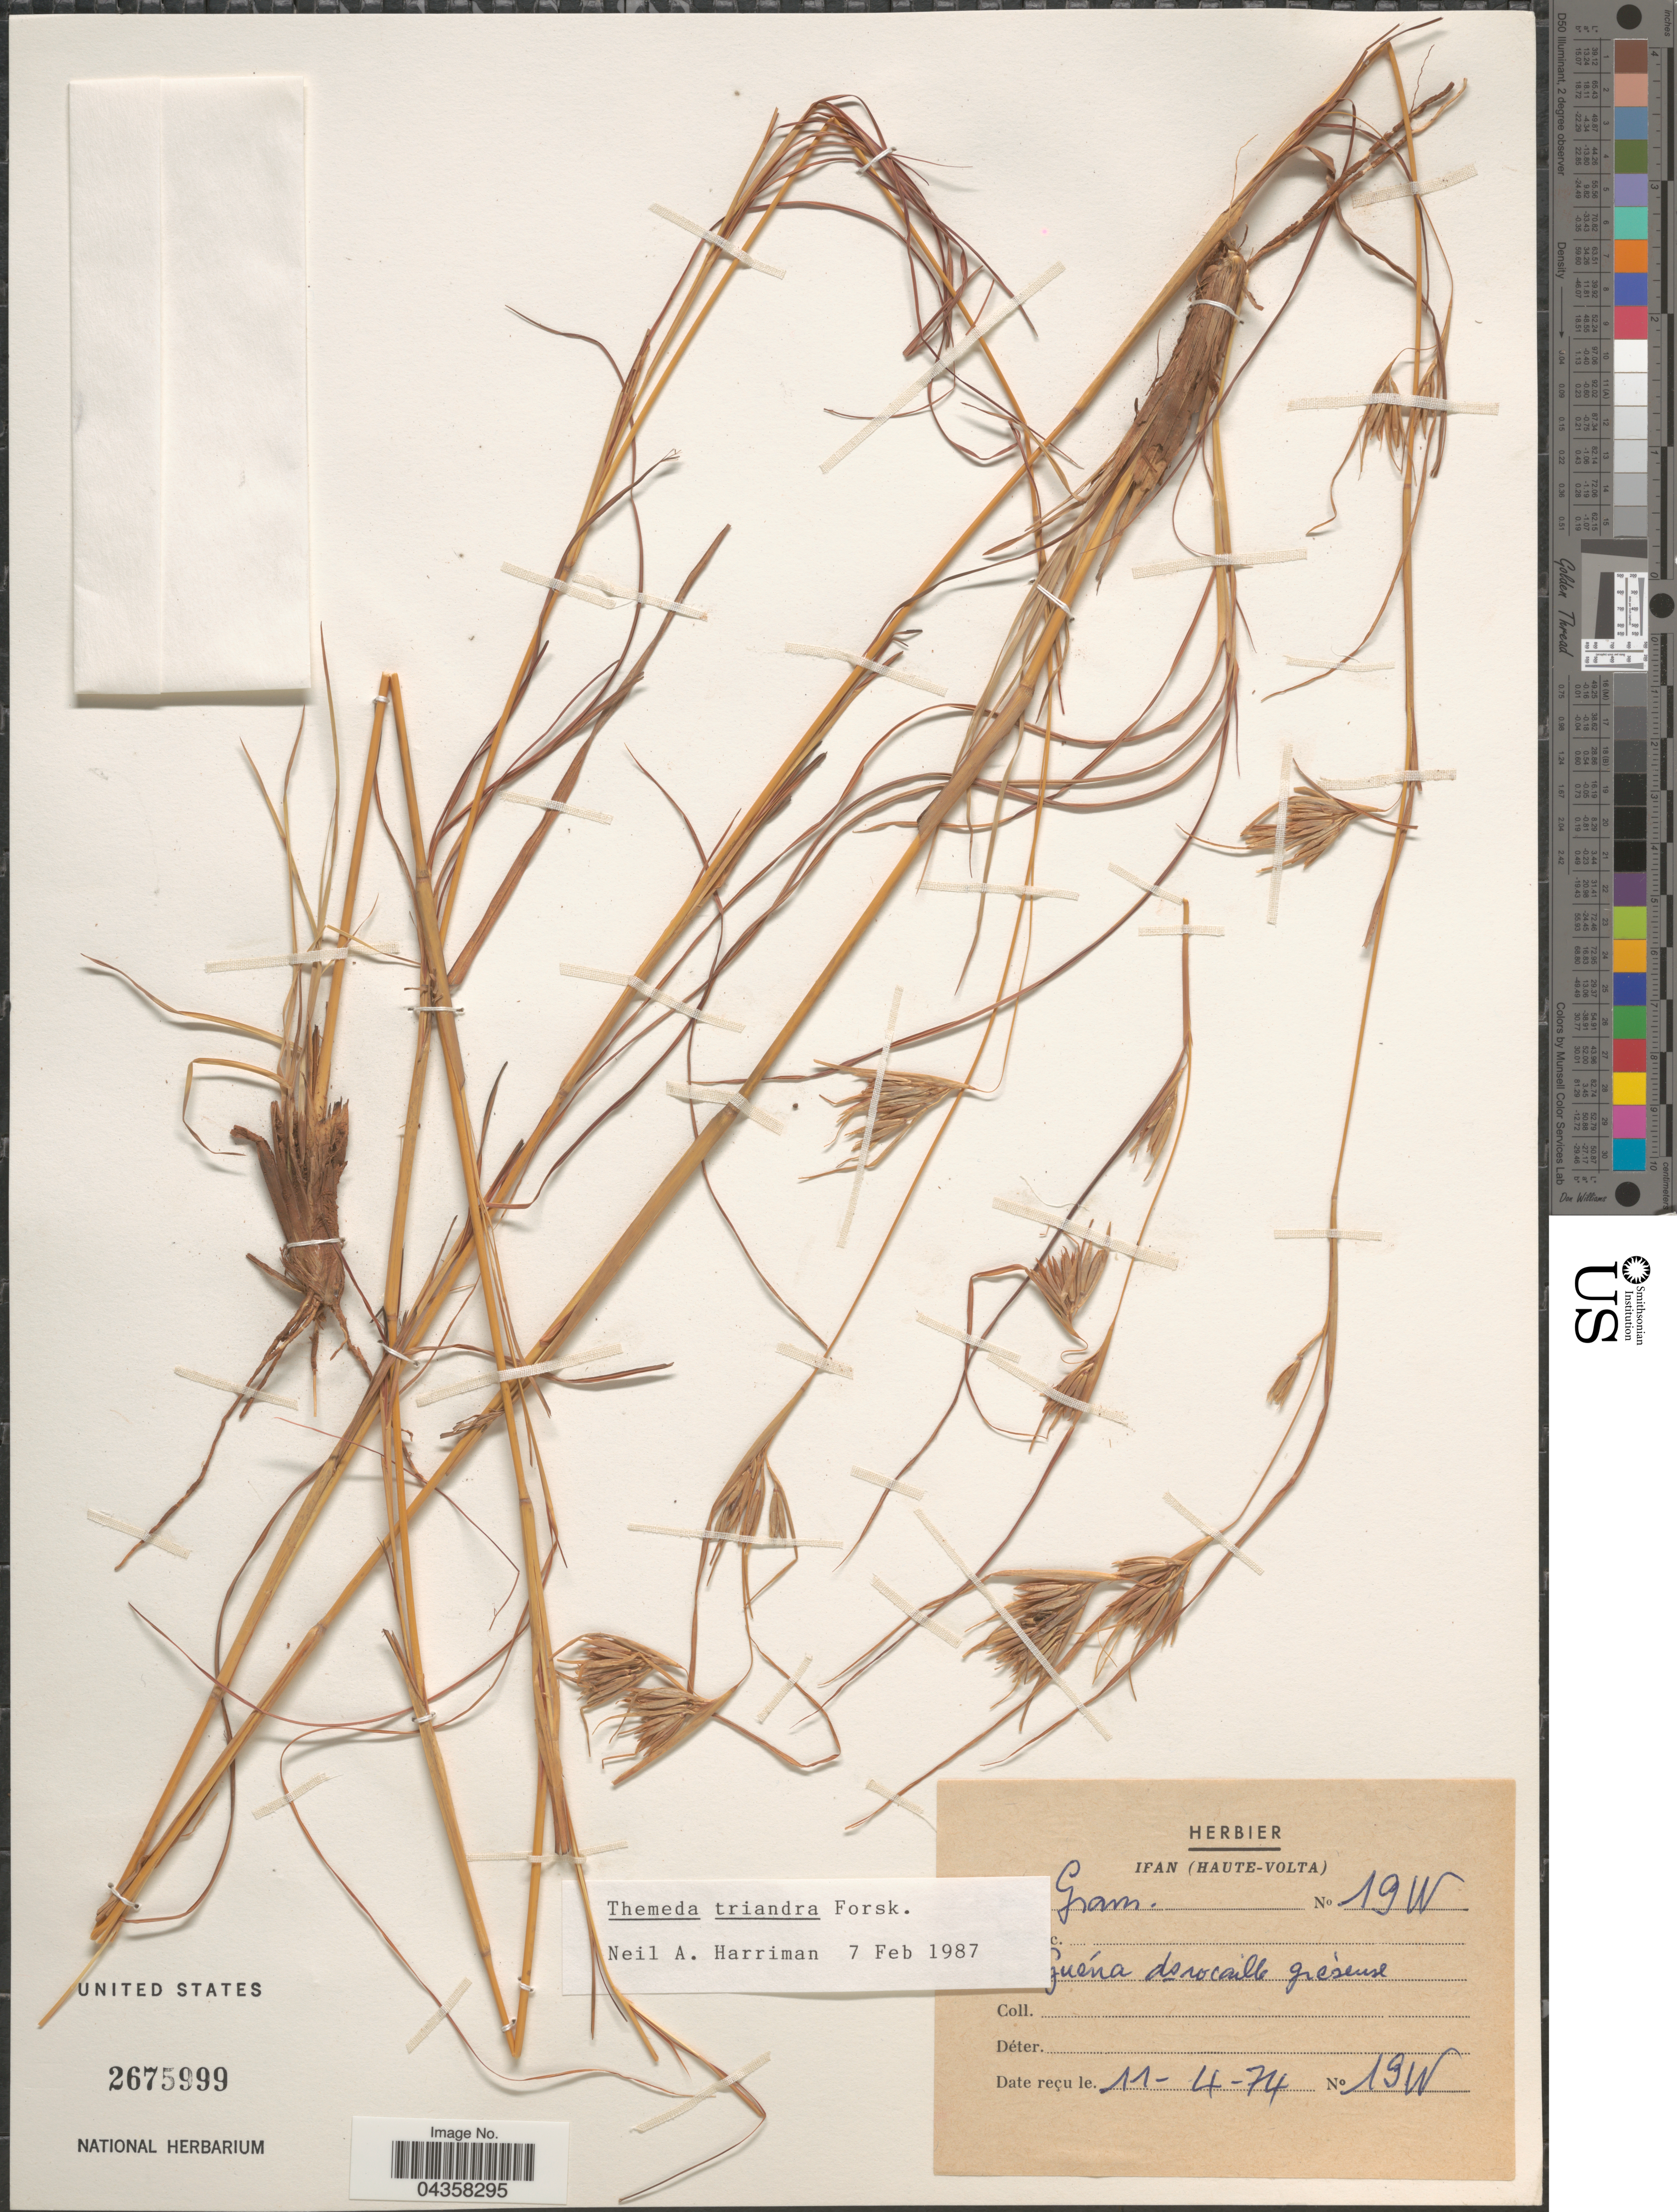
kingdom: Plantae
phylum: Tracheophyta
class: Liliopsida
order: Poales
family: Poaceae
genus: Themeda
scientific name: Themeda triandra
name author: Forssk.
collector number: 19W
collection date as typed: Transcribed d/m/y: 11/4/74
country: Burkina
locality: Ifan (Haute-Volta).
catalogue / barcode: US 2675999